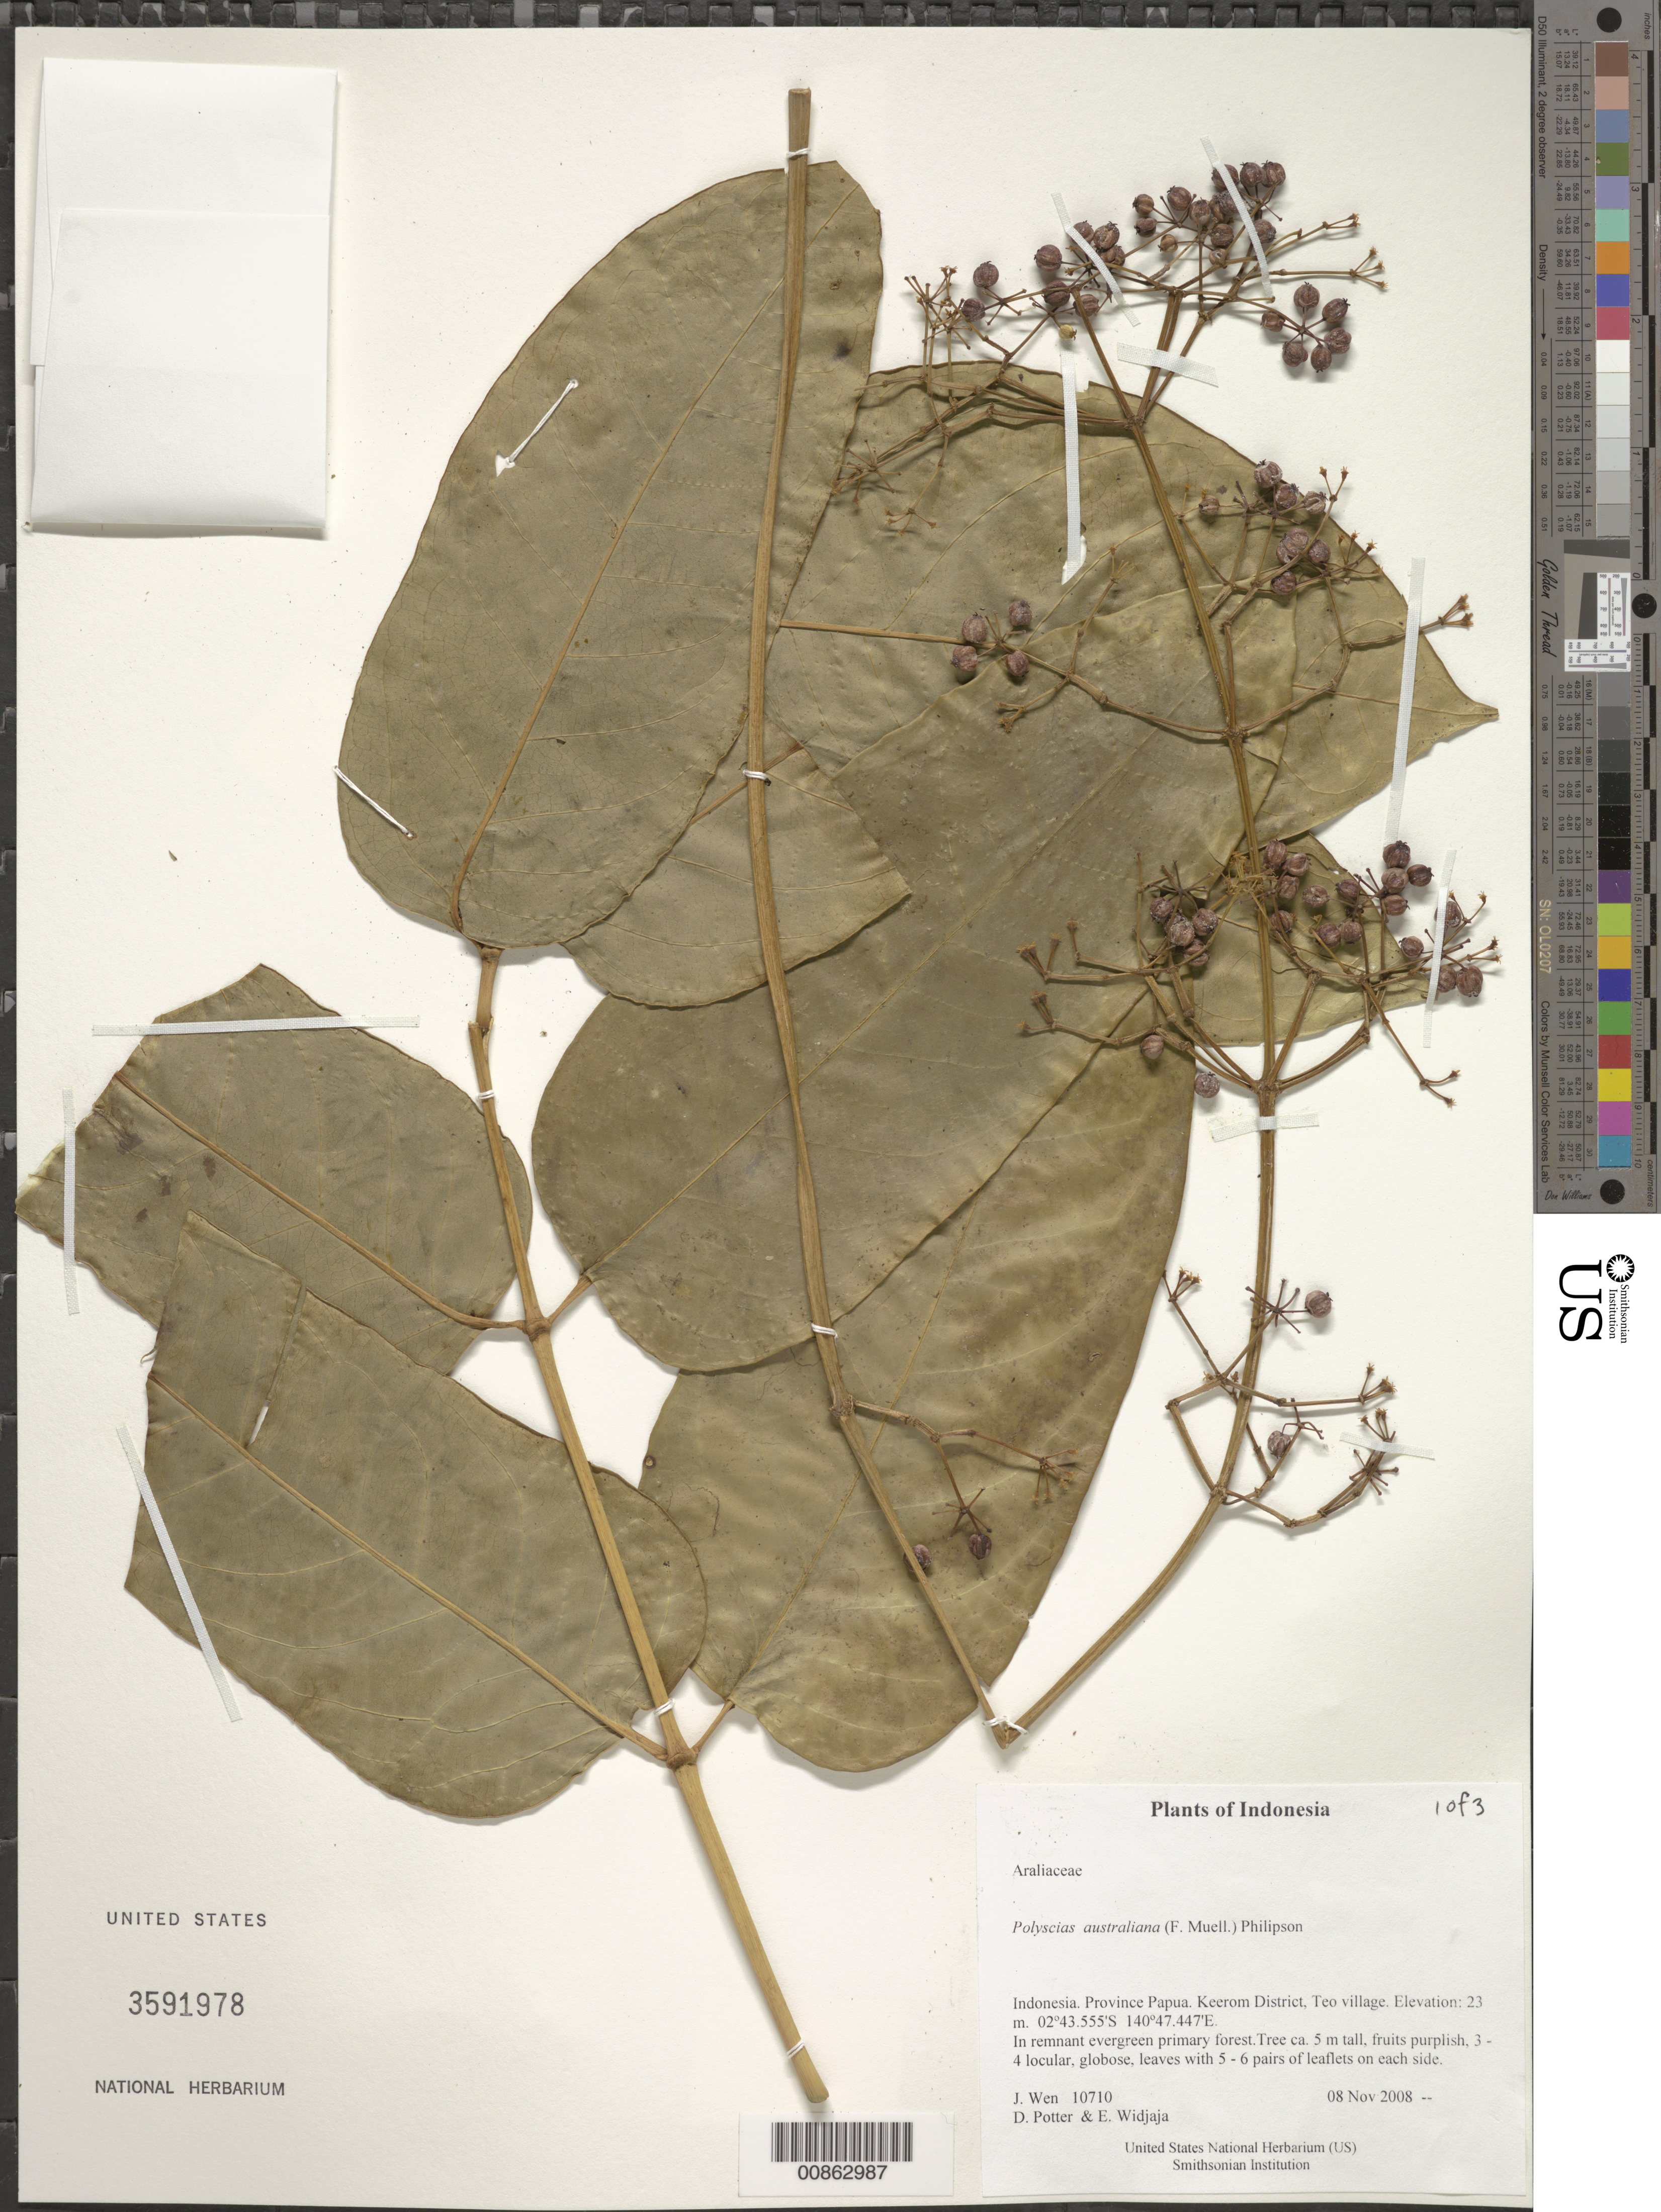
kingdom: Plantae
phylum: Tracheophyta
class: Magnoliopsida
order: Apiales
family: Araliaceae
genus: Polyscias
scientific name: Polyscias australiana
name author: (F. Muell.) Philipson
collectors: J. Wen, D. Potter & E. A. Widjaja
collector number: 10710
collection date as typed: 08 Nov 2008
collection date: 2008-11-08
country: Indonesia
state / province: Papua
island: New Guinea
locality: Keerom District, Teo village. Irian Barat.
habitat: In remnant evergreen primary forest.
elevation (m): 23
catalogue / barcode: US 3591978